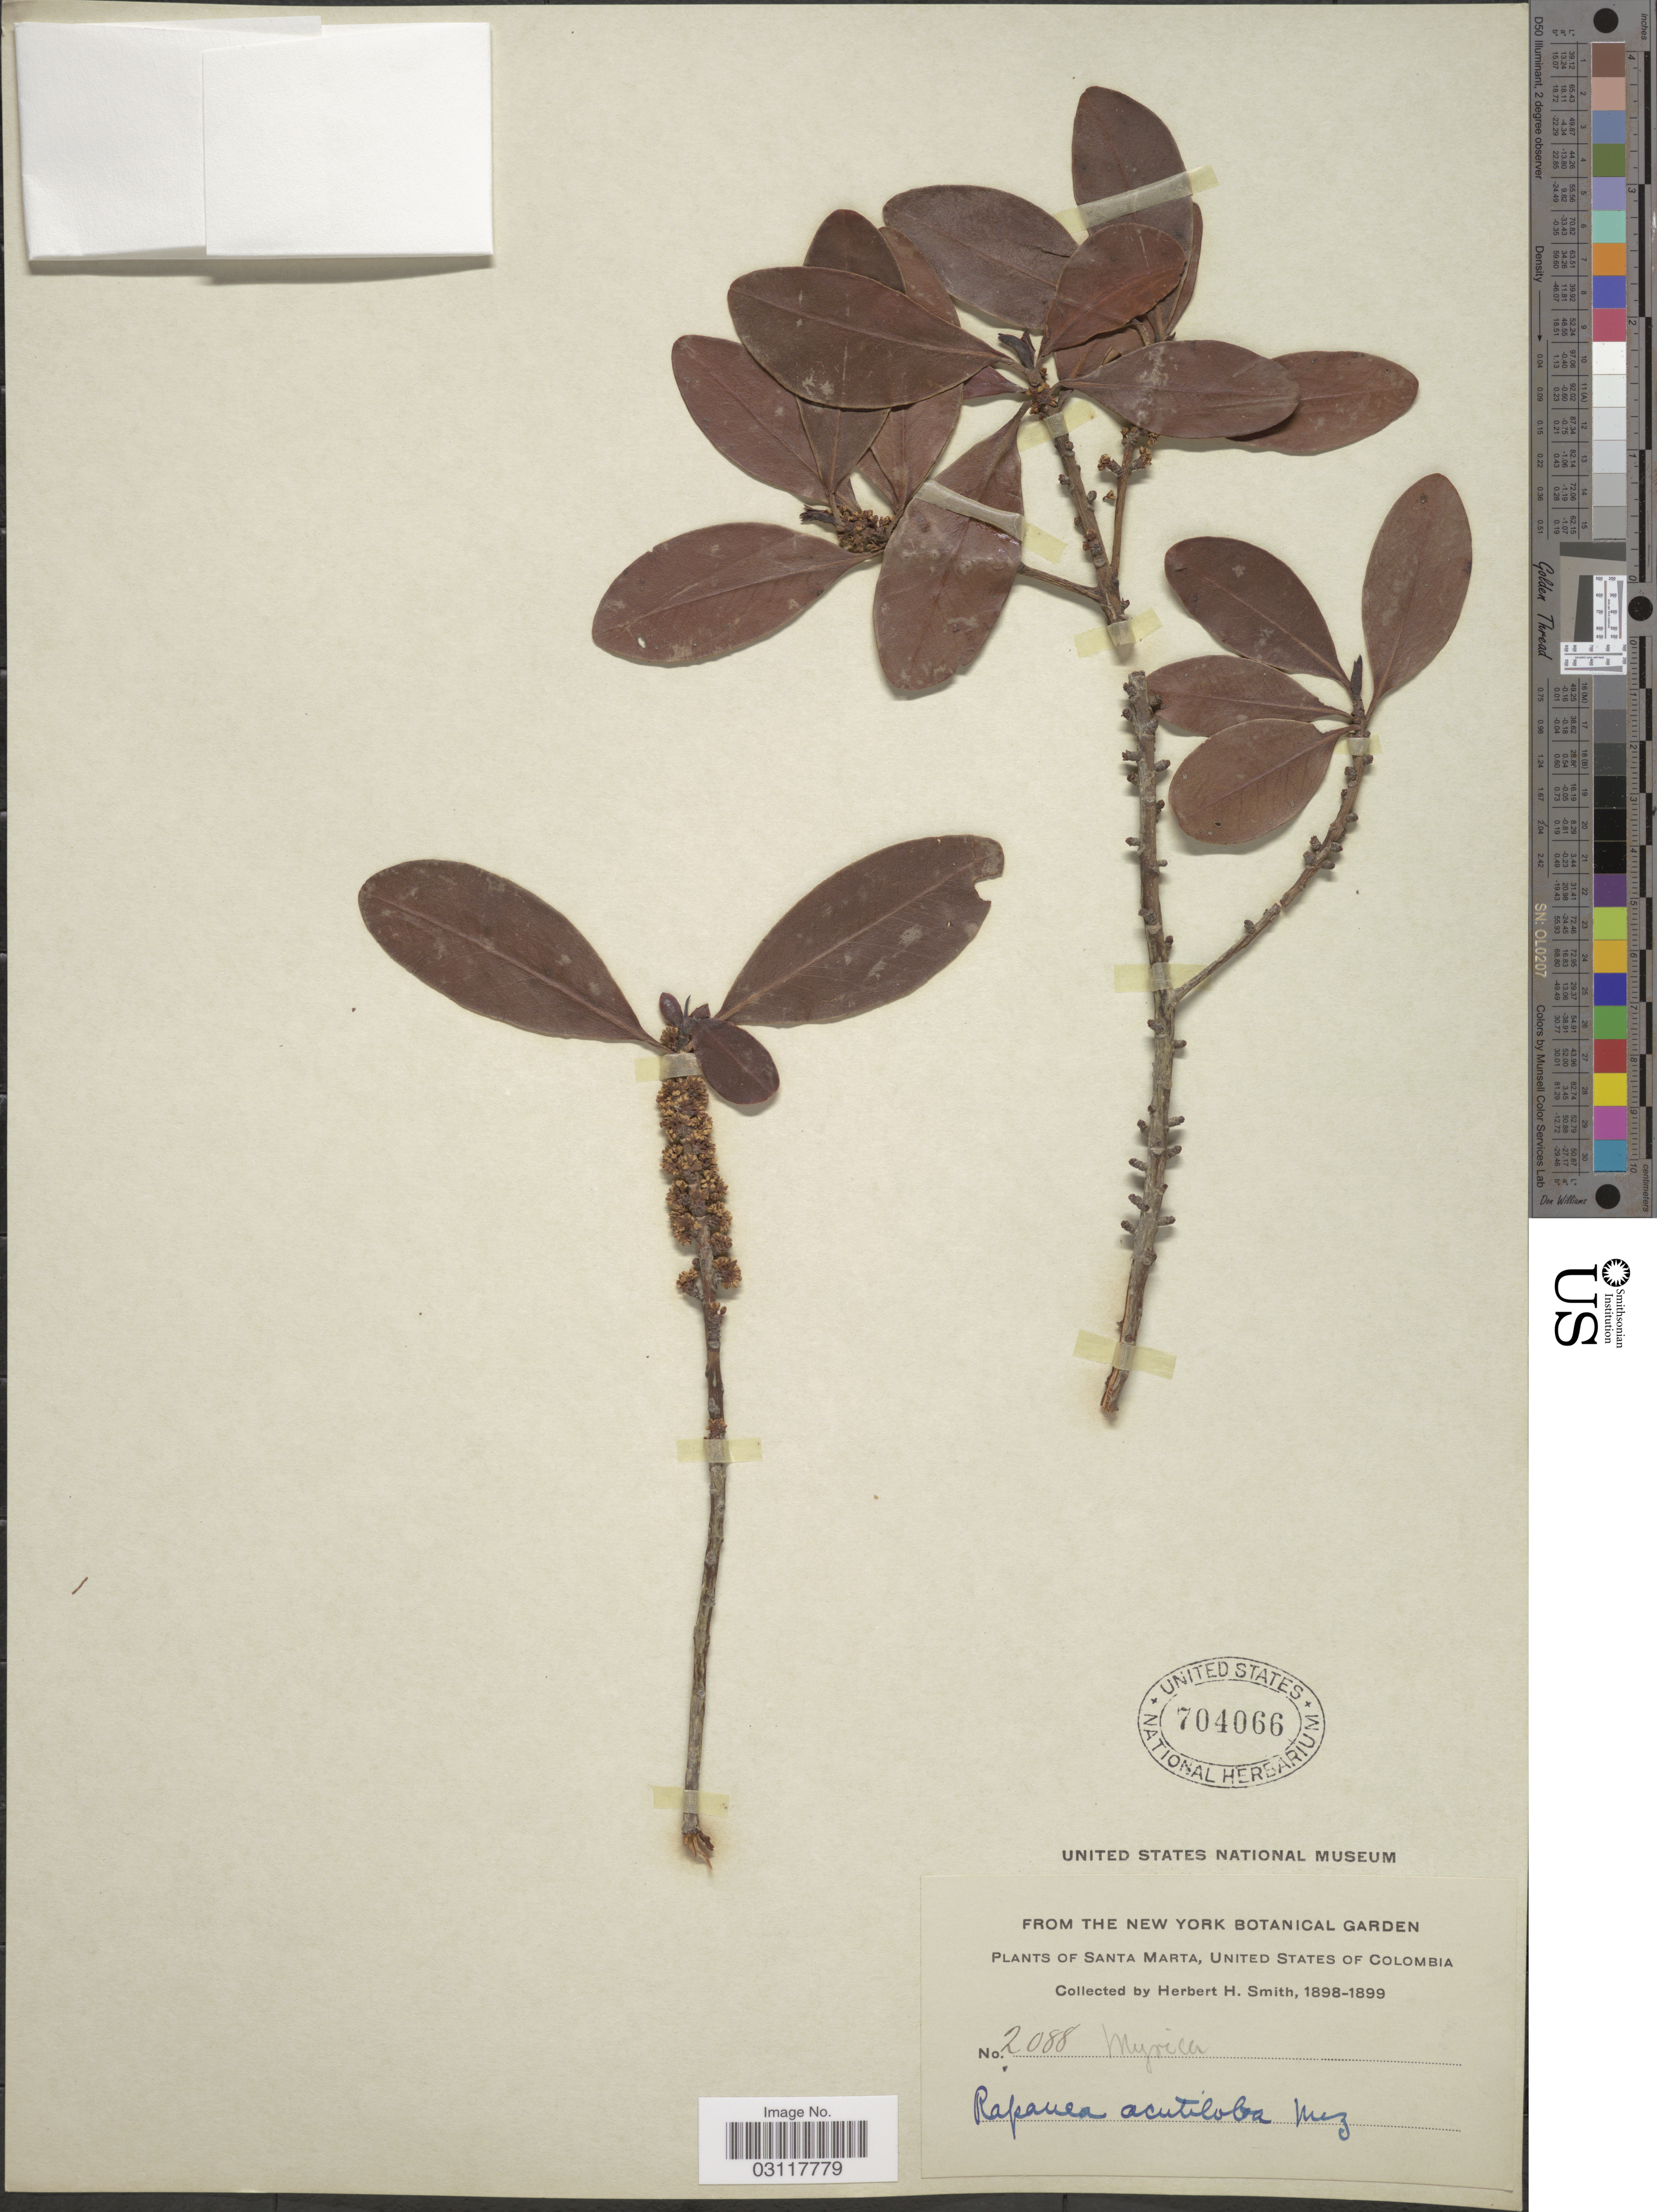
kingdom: Plantae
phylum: Tracheophyta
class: Magnoliopsida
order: Ericales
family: Primulaceae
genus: Rapanea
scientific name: Rapanea acutiloba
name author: Mez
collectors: Herbert H. Smith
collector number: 2088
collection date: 1898/1899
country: Colombia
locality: Santa Marta.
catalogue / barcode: US 704066